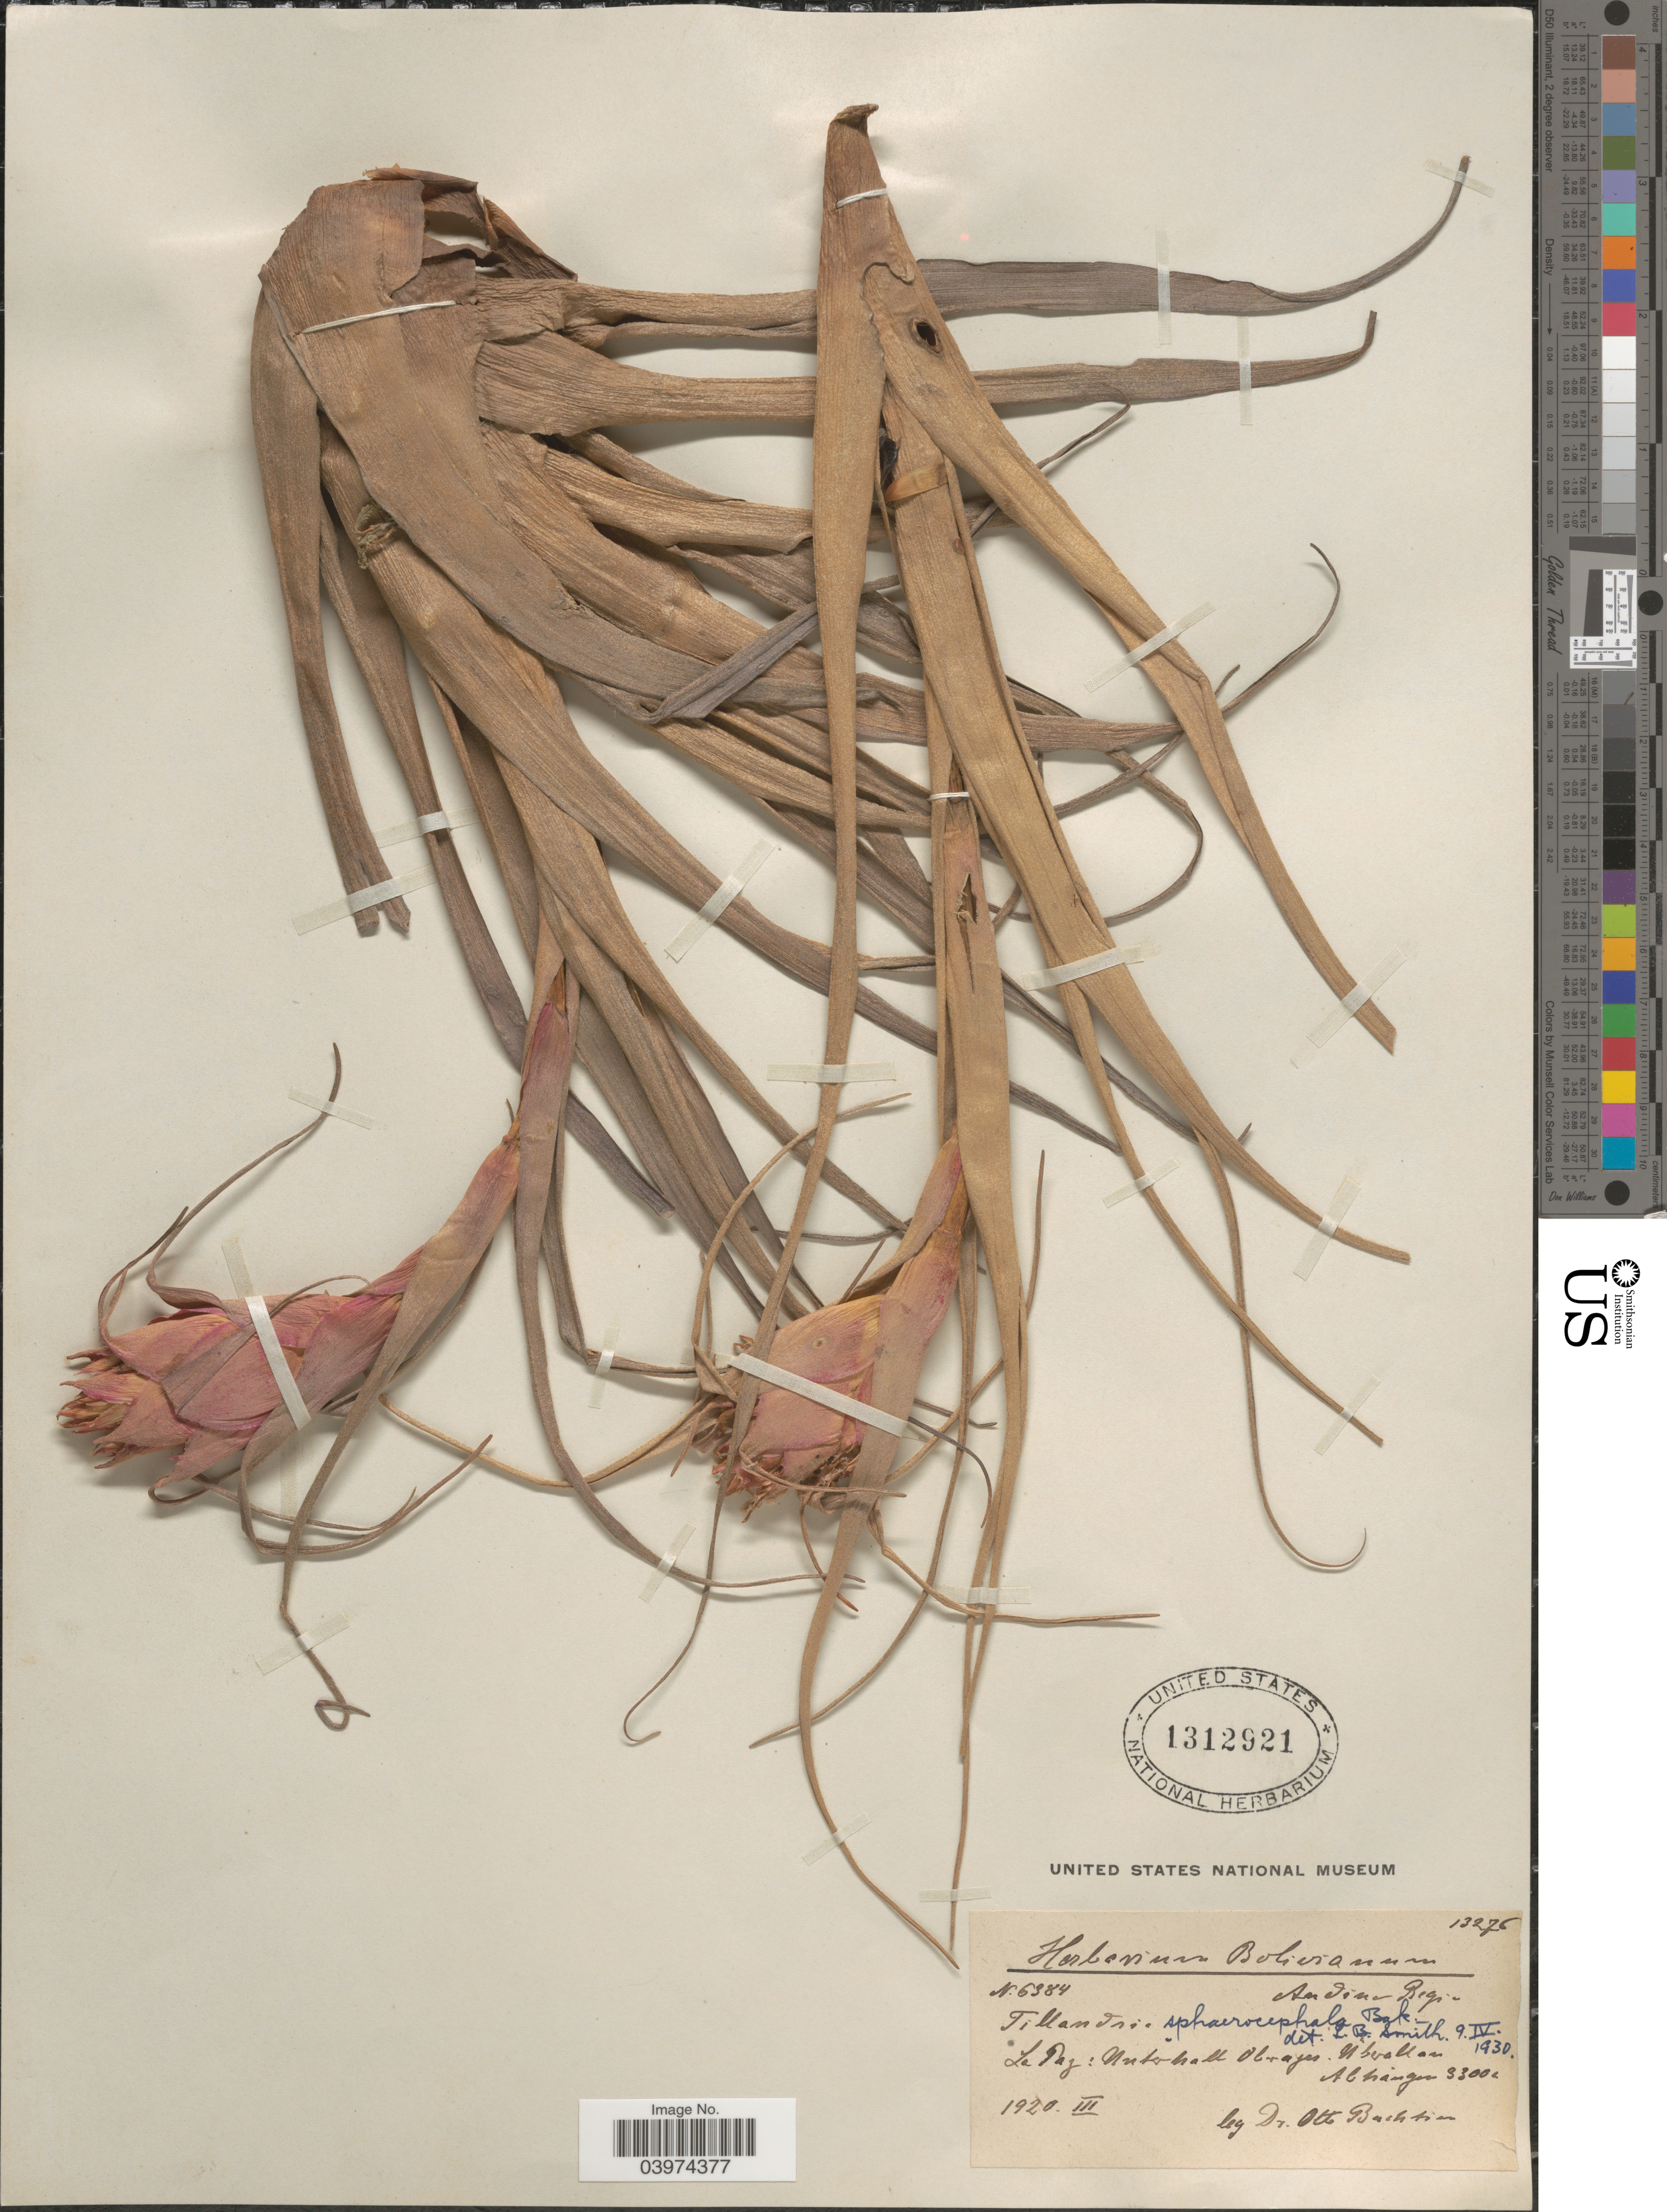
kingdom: Plantae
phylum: Tracheophyta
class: Liliopsida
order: Poales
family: Bromeliaceae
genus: Tillandsia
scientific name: Tillandsia sphaerocephala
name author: Baker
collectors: O. Buchtien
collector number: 6384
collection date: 1920-03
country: Bolivia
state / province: La Paz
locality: Andina Region. La Paz: Unterhalb Obrajes, Uberallan Abhangen.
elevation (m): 3300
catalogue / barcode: US 1312921